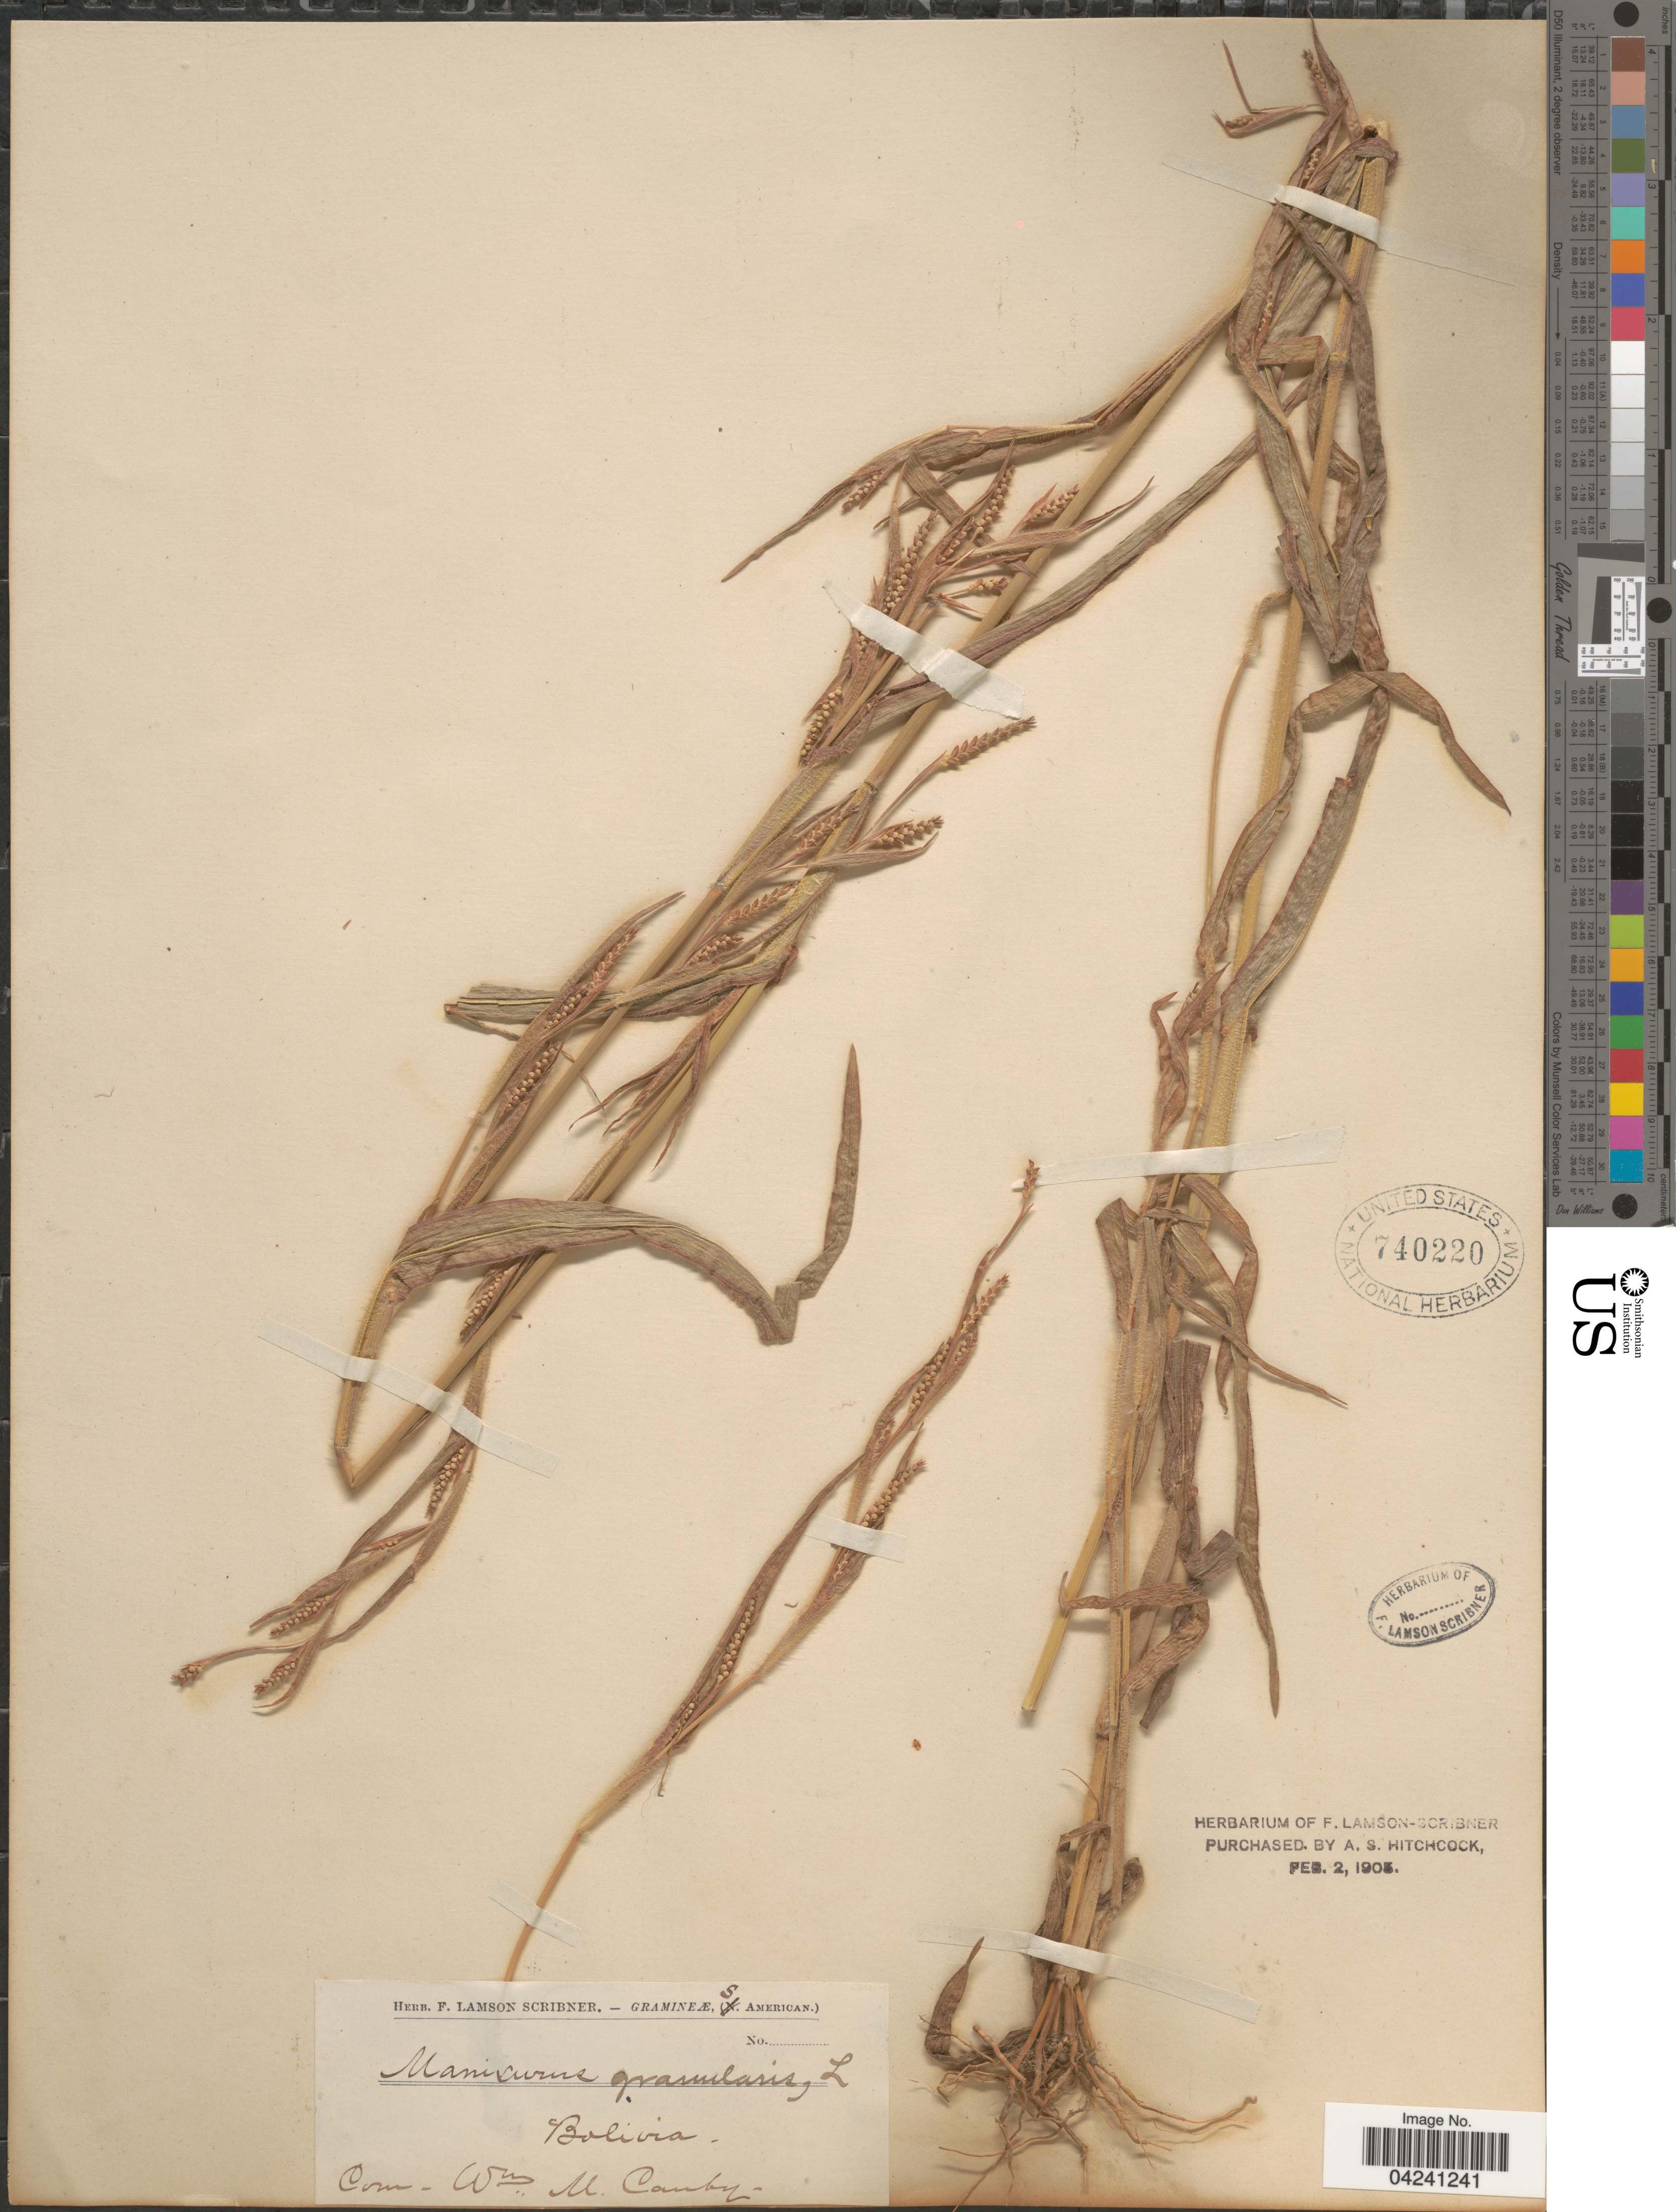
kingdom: Plantae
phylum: Tracheophyta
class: Liliopsida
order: Poales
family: Poaceae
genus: Hackelochloa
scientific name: Hackelochloa granularis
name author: (L.) Kuntze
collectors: ex herb. F. Lamson Scribner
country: Bolivia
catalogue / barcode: US 740220